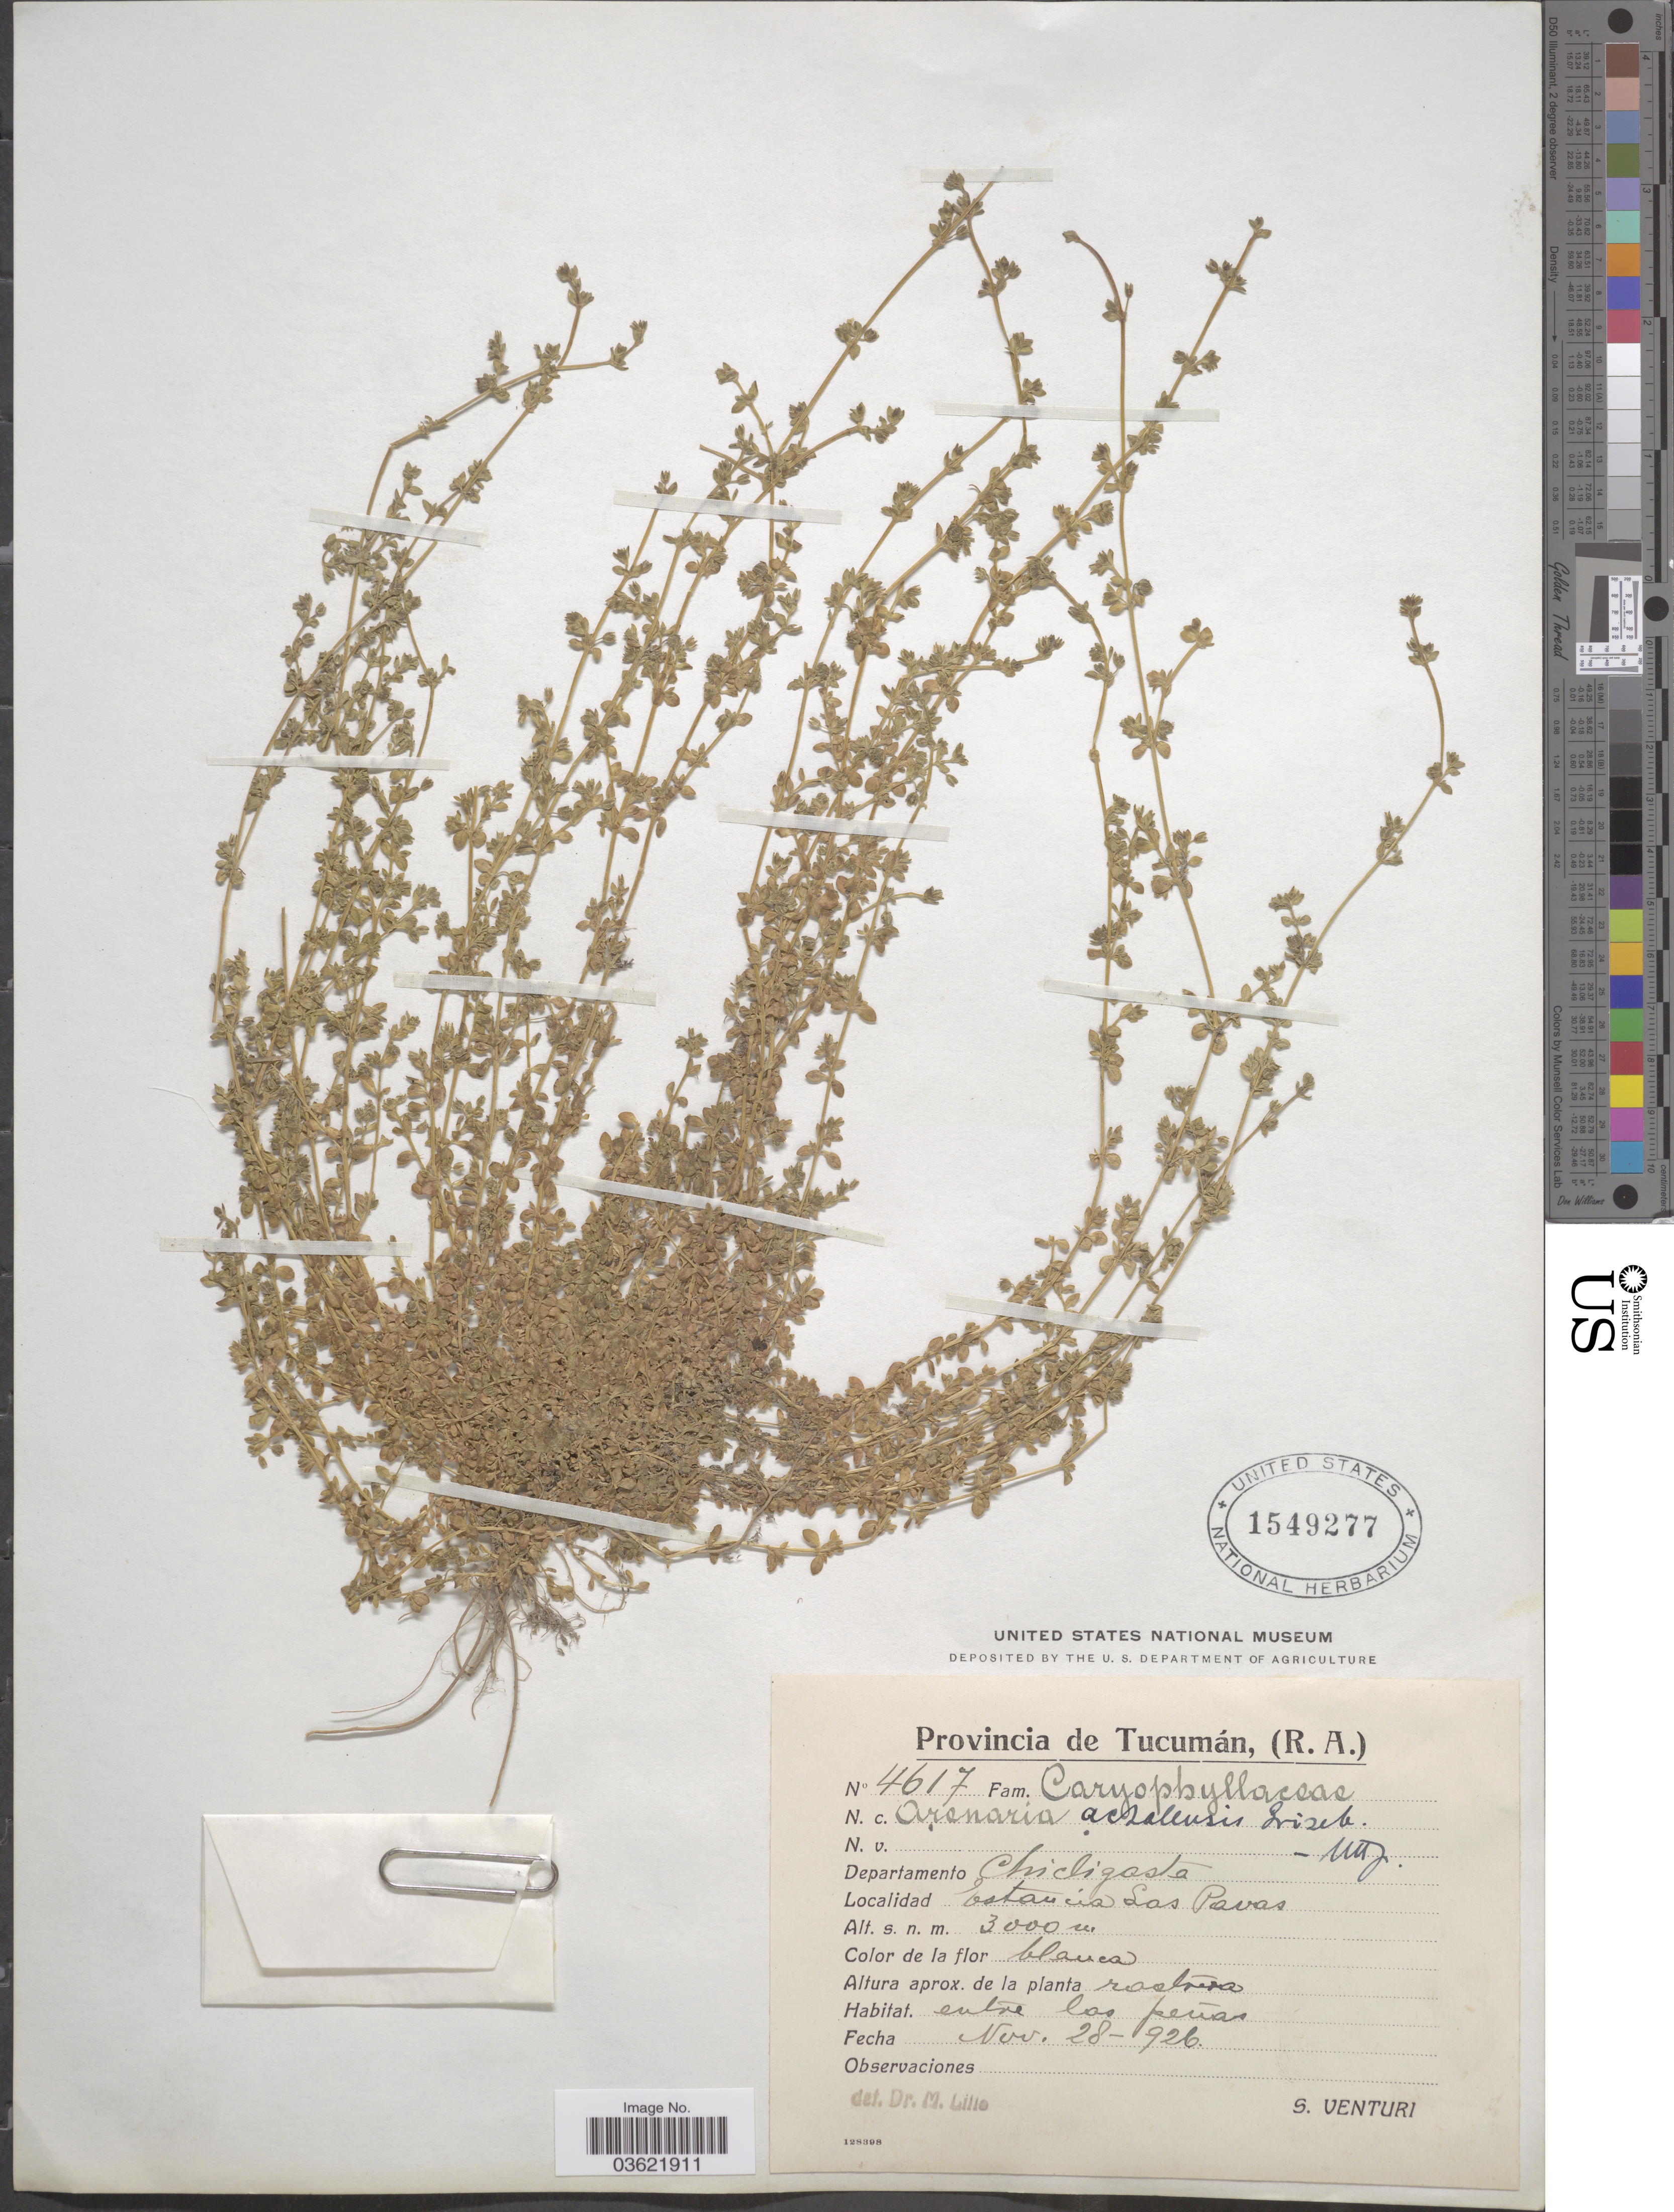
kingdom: Plantae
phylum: Tracheophyta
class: Magnoliopsida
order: Caryophyllales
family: Caryophyllaceae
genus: Arenaria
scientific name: Arenaria achalensis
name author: Griseb.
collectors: S. Venturi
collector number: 4617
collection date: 1926-11-28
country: Argentina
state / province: Tucuman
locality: Departamento Chicligasta. Estancia Las Pavas.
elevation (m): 3000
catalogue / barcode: US 1549277